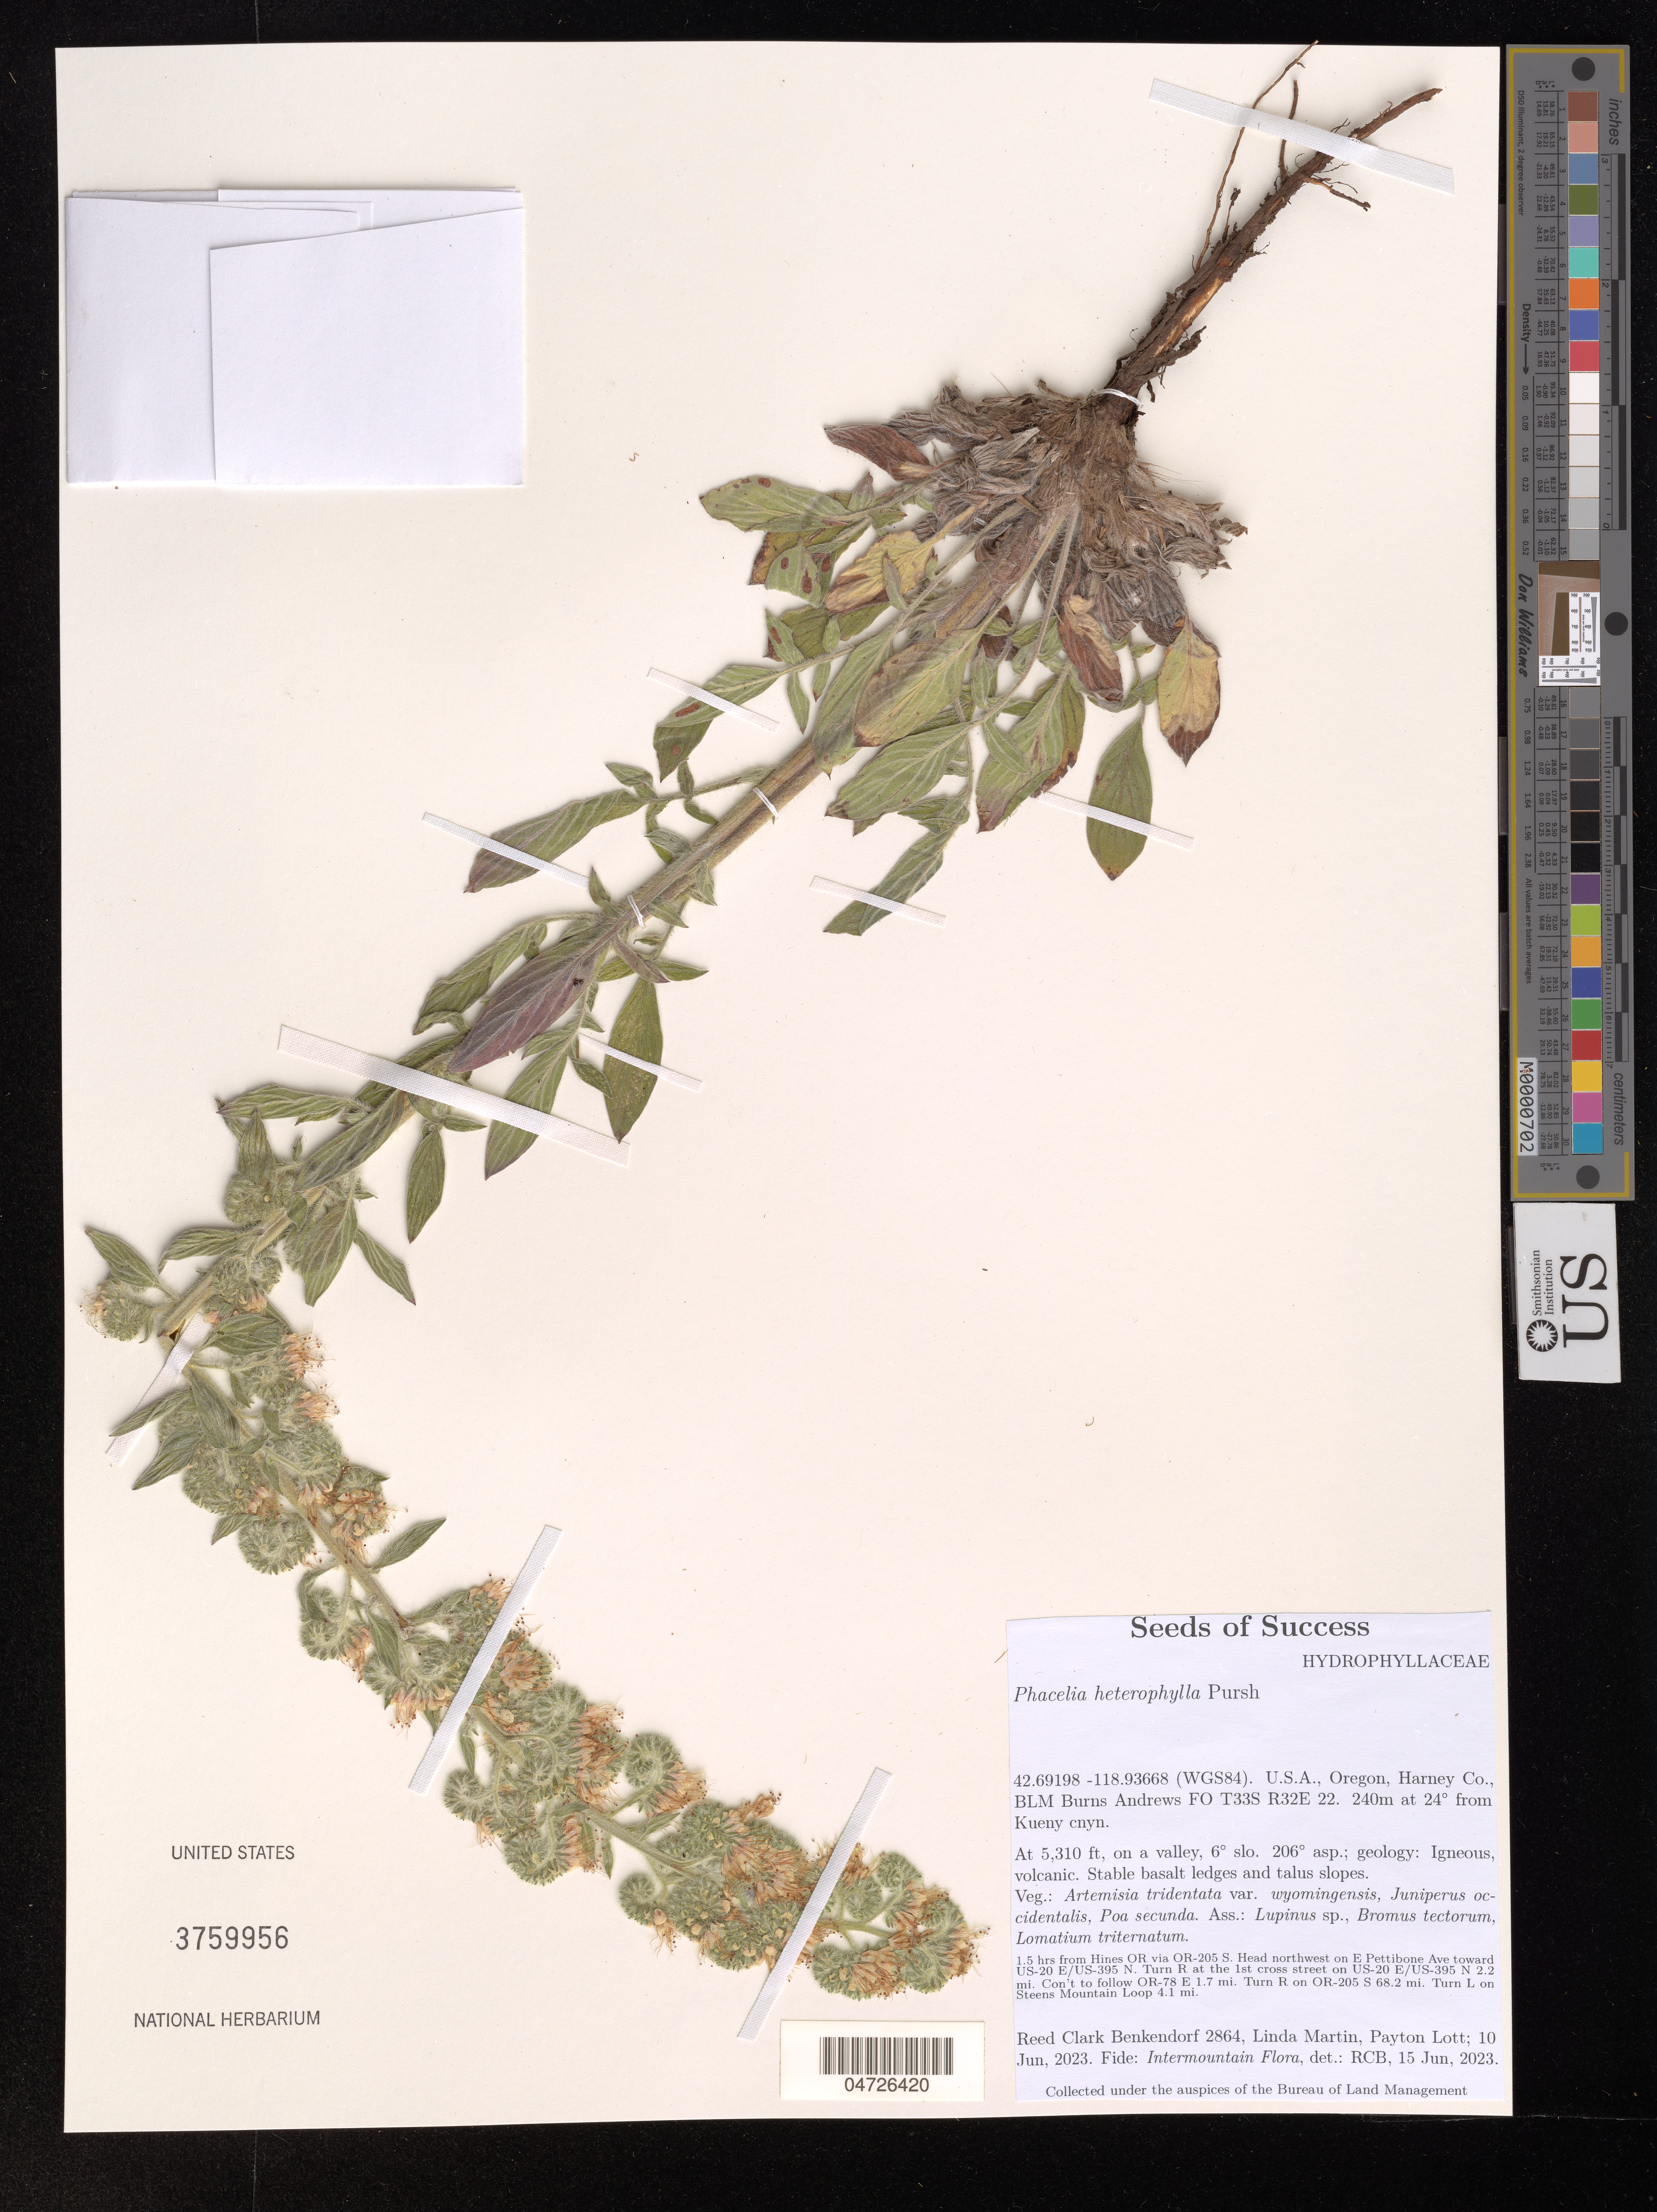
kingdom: Plantae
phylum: Tracheophyta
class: Magnoliopsida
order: Boraginales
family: Hydrophyllaceae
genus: Phacelia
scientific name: Phacelia heterophylla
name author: Pursh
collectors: R. Benkendorf, L. Martin & P. Lott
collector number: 2864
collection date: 2023-06-10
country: United States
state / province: Oregon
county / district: Harney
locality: (WGS84). Harney Co., BLM Burns Andrews FO T33S R32E 22. 240m at 24º from Kueny cnyn. 1.5 hrs from Hines OR via-205 S. Head northwest on E Pettibone Ave toward US-20 E/US-395 N. Turn R at the 1st cross street on US-20 E/US-395 N 2.2 mi. Con't to follow OR-78 E 1.7 mi. Turn R on OR-205 S 68.2 mi. Turn L on Steens Mountain Loop 4.1 mi.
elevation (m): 1618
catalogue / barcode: US 3759956